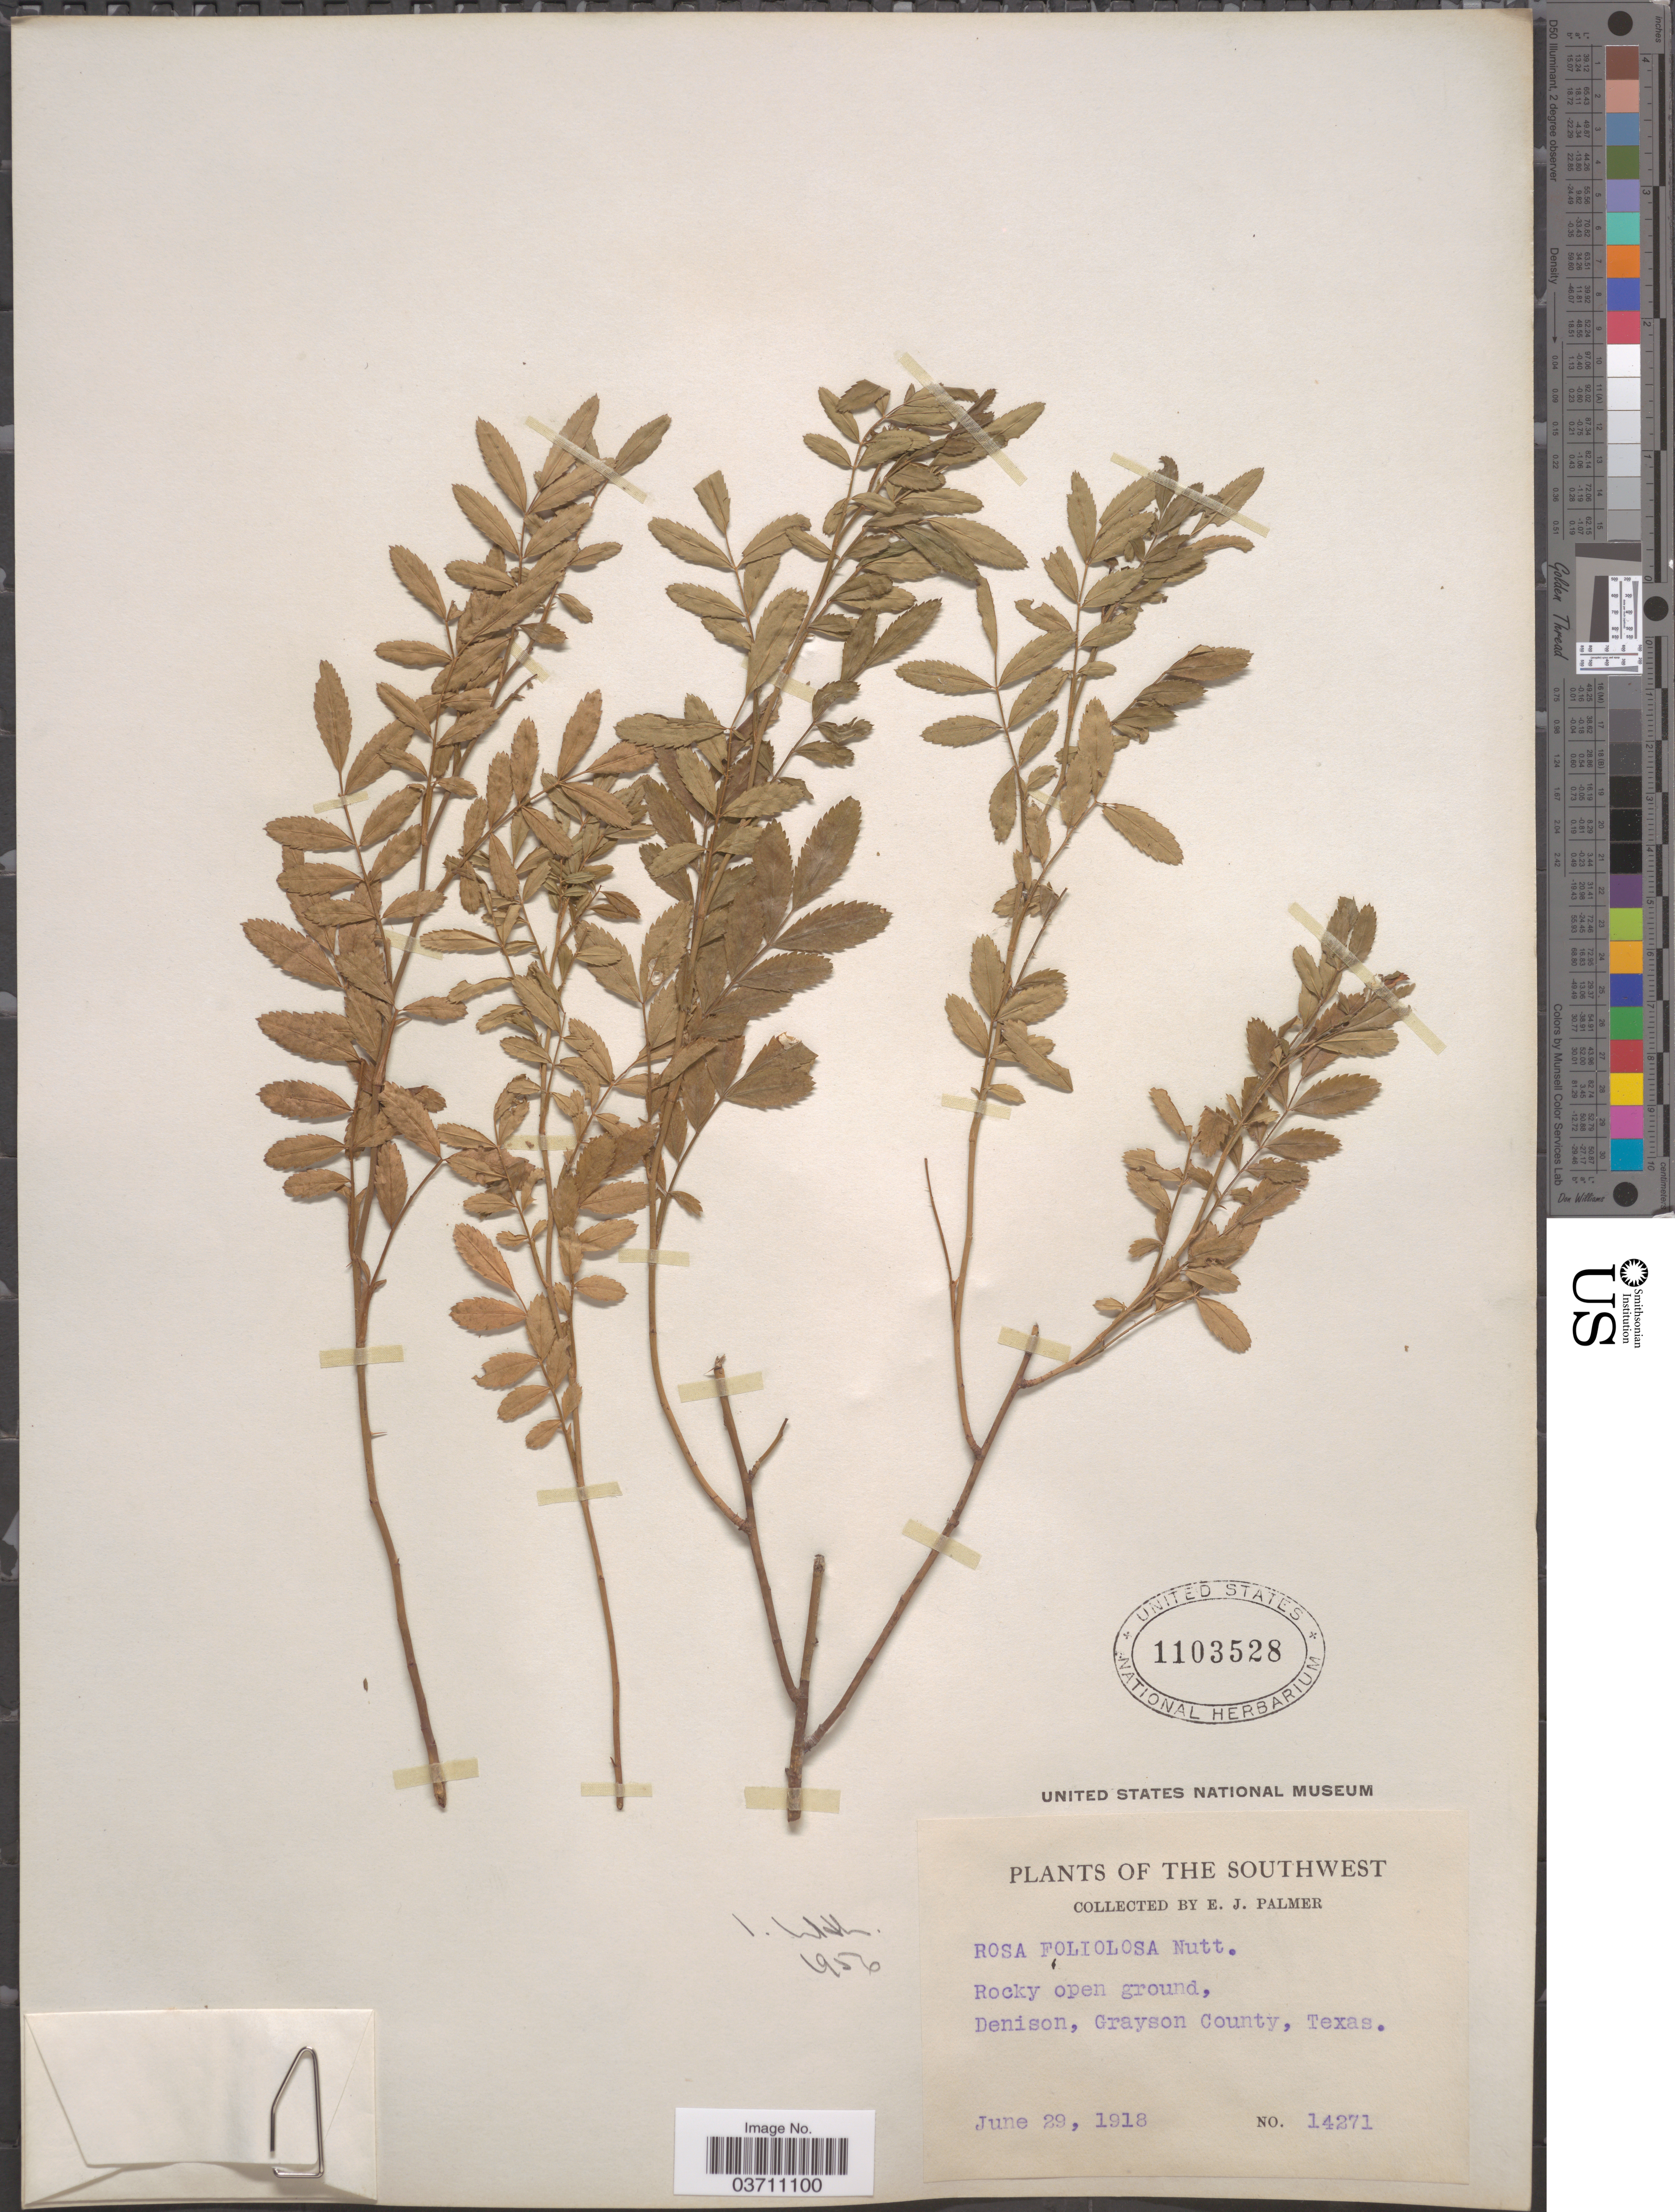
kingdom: Plantae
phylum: Tracheophyta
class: Magnoliopsida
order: Rosales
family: Rosaceae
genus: Rosa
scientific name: Rosa foliolosa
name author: Nutt.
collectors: E. J. Palmer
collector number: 14271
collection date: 1918-06-29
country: United States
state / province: Texas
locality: The Southwest. Denison, Grayson County.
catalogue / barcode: US 1103528